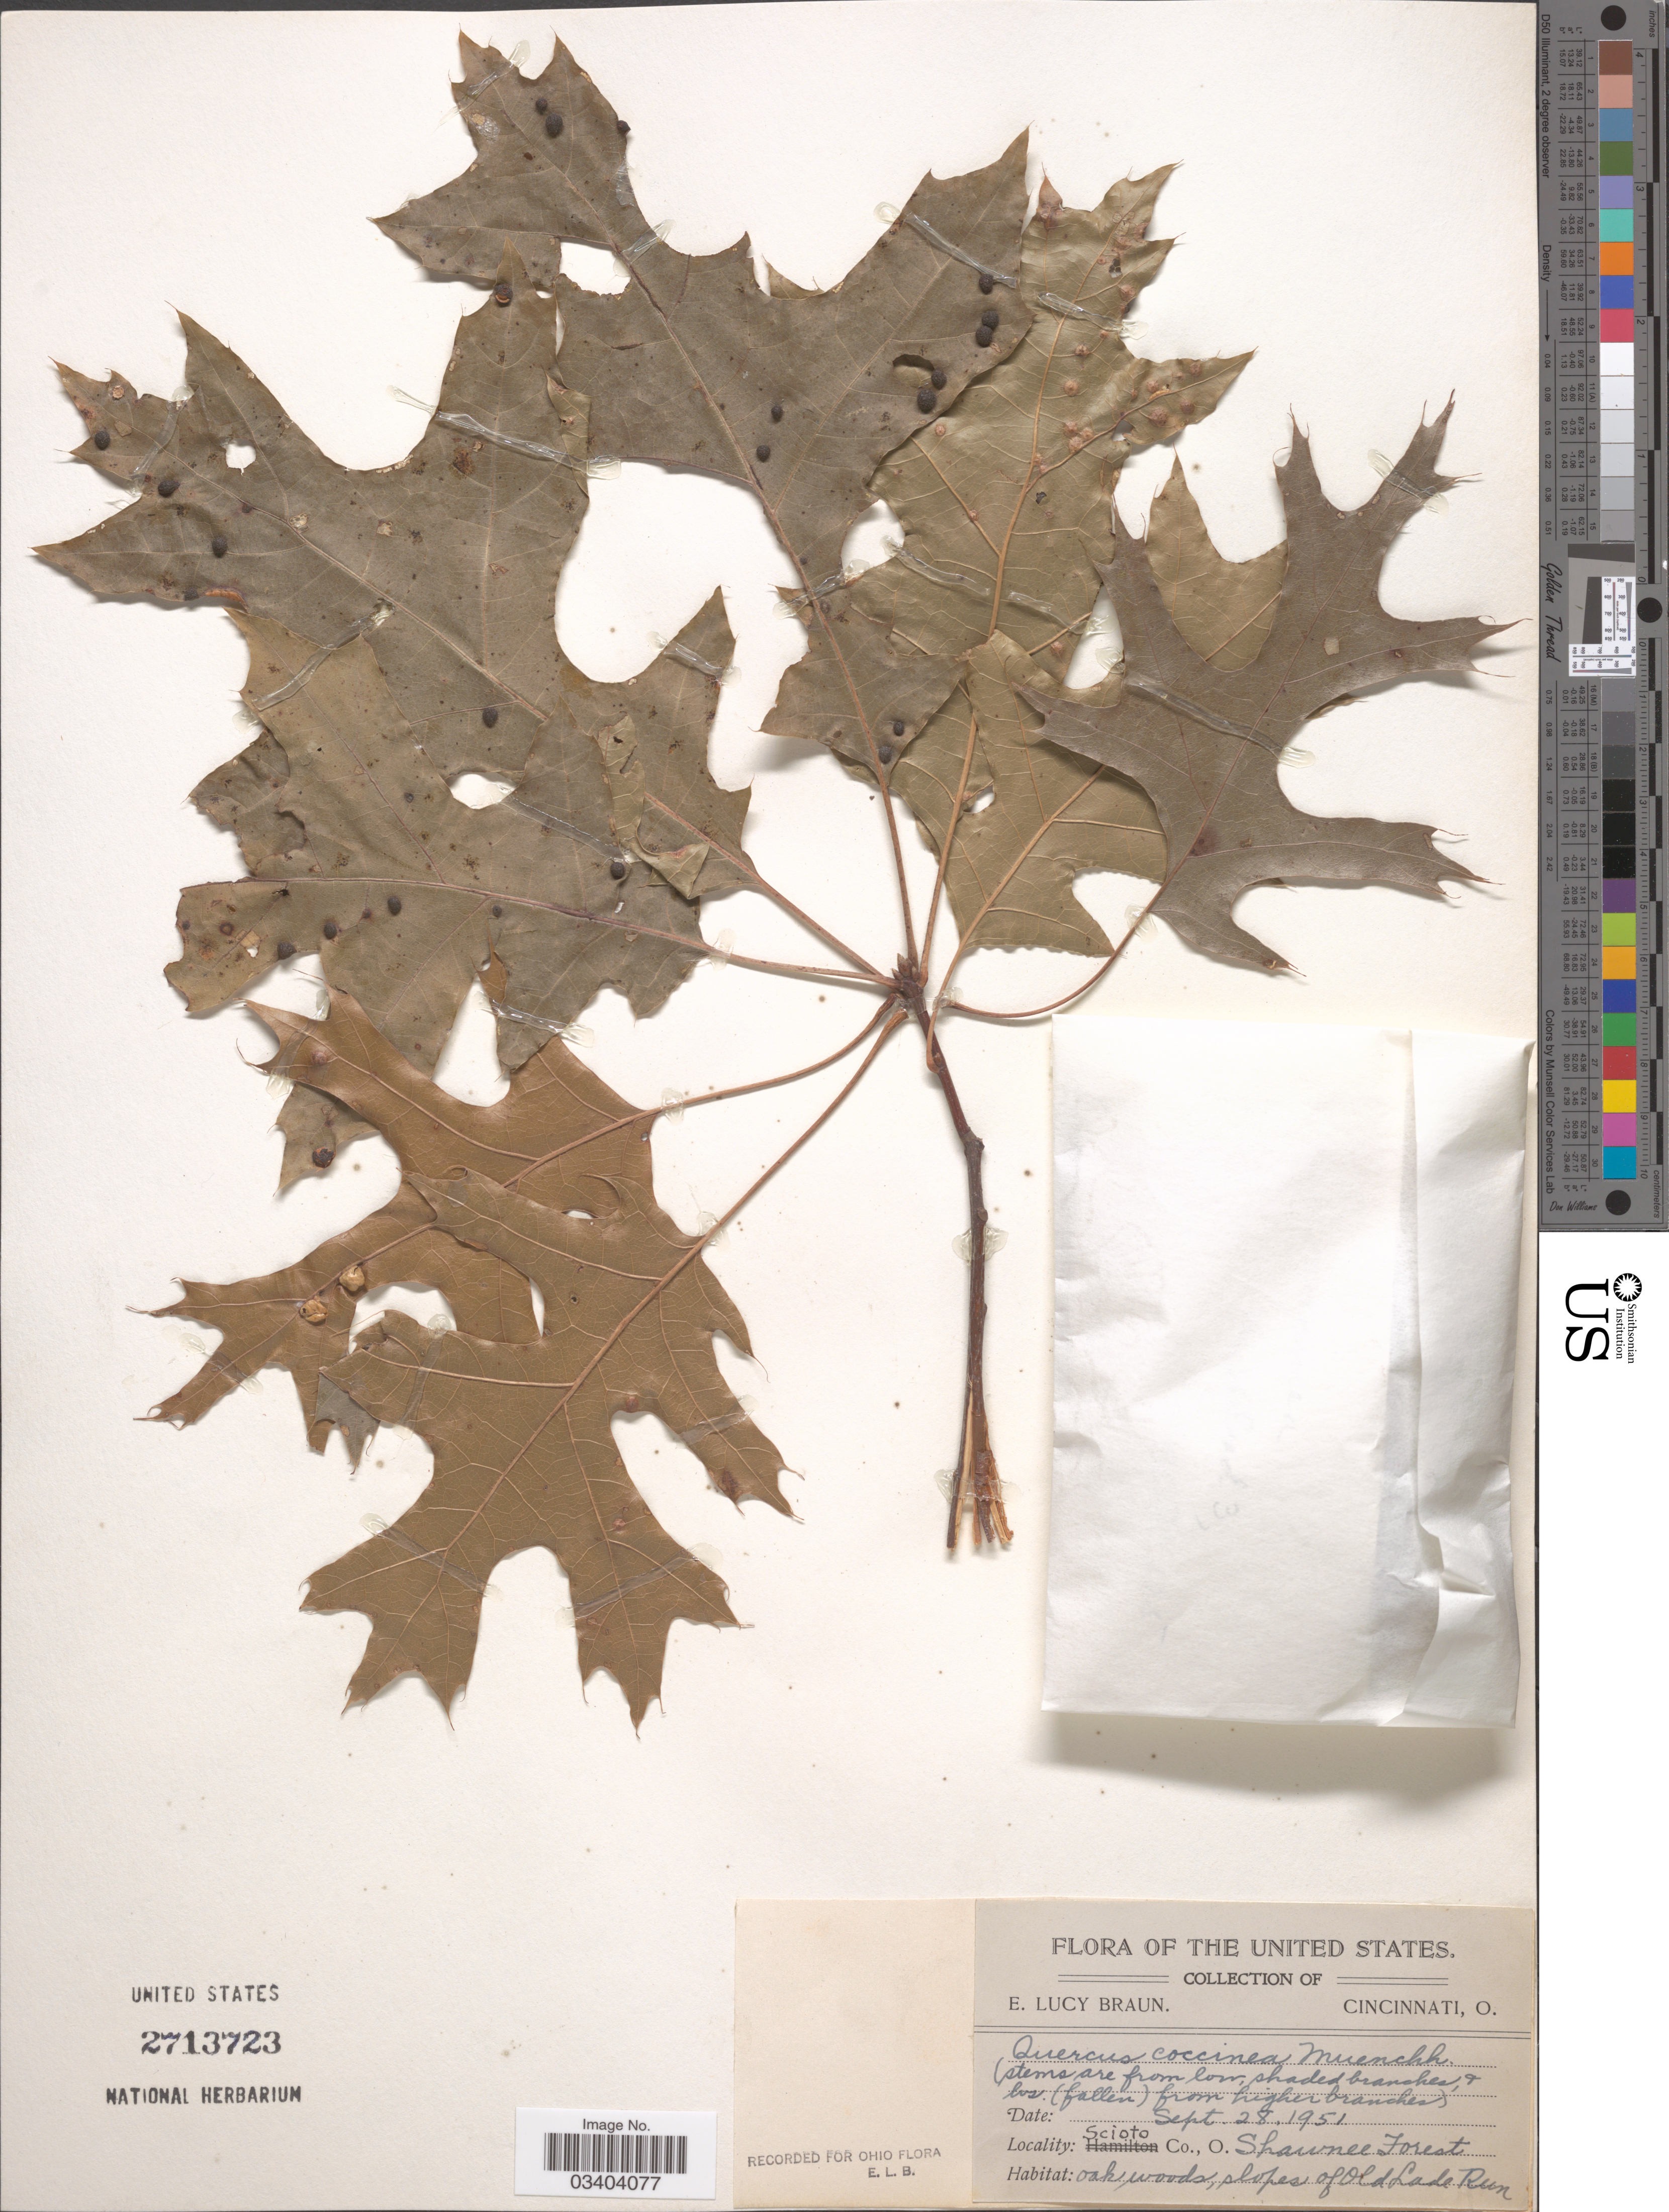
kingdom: Plantae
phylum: Tracheophyta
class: Magnoliopsida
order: Fagales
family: Fagaceae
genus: Quercus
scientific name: Quercus coccinea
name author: Münchh.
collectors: E. L. Braun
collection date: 1951-09-28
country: United States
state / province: Ohio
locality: Scioto Co. Shawnee Forest, slopes of Old Lake Run.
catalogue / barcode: US 2713723